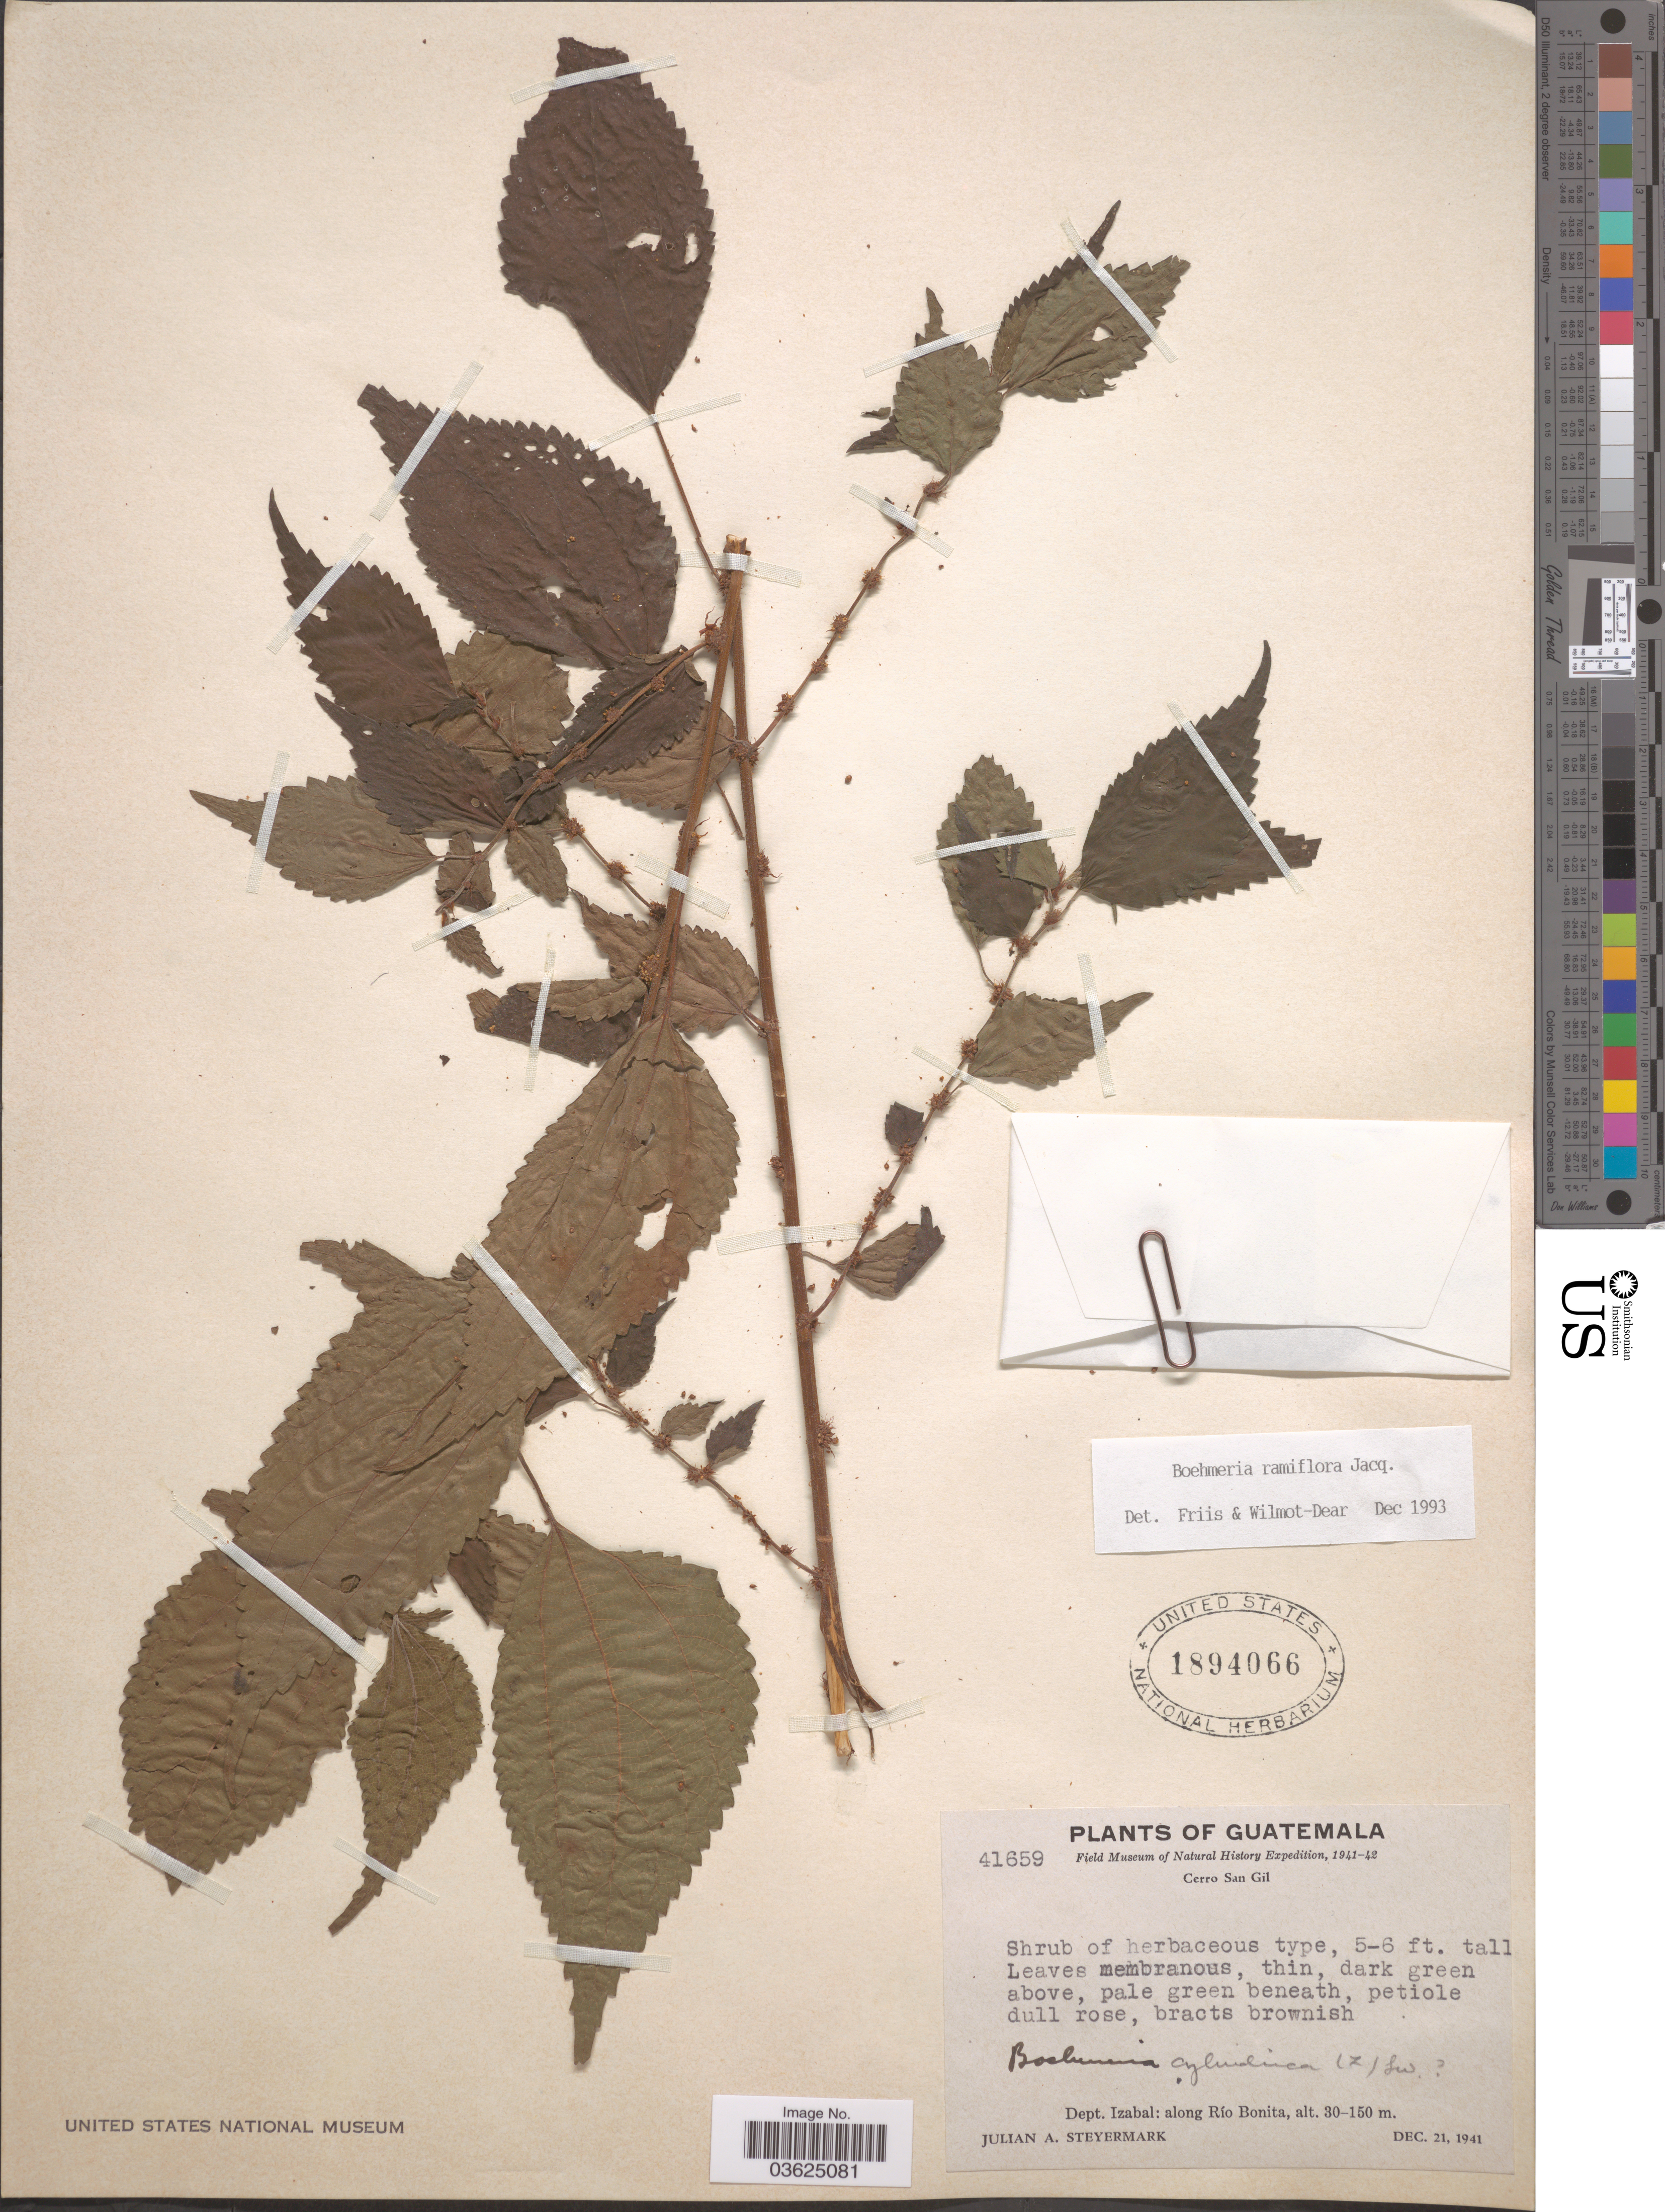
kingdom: Plantae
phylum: Tracheophyta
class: Magnoliopsida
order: Rosales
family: Urticaceae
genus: Boehmeria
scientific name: Boehmeria ramiflora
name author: Jacq.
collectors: J. Steyermark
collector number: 41659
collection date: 1941-12-21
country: Guatemala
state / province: Izabal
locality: Cerro San Gil. Dept. Izabal: along Río Bonita.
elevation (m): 30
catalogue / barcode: US 1894066